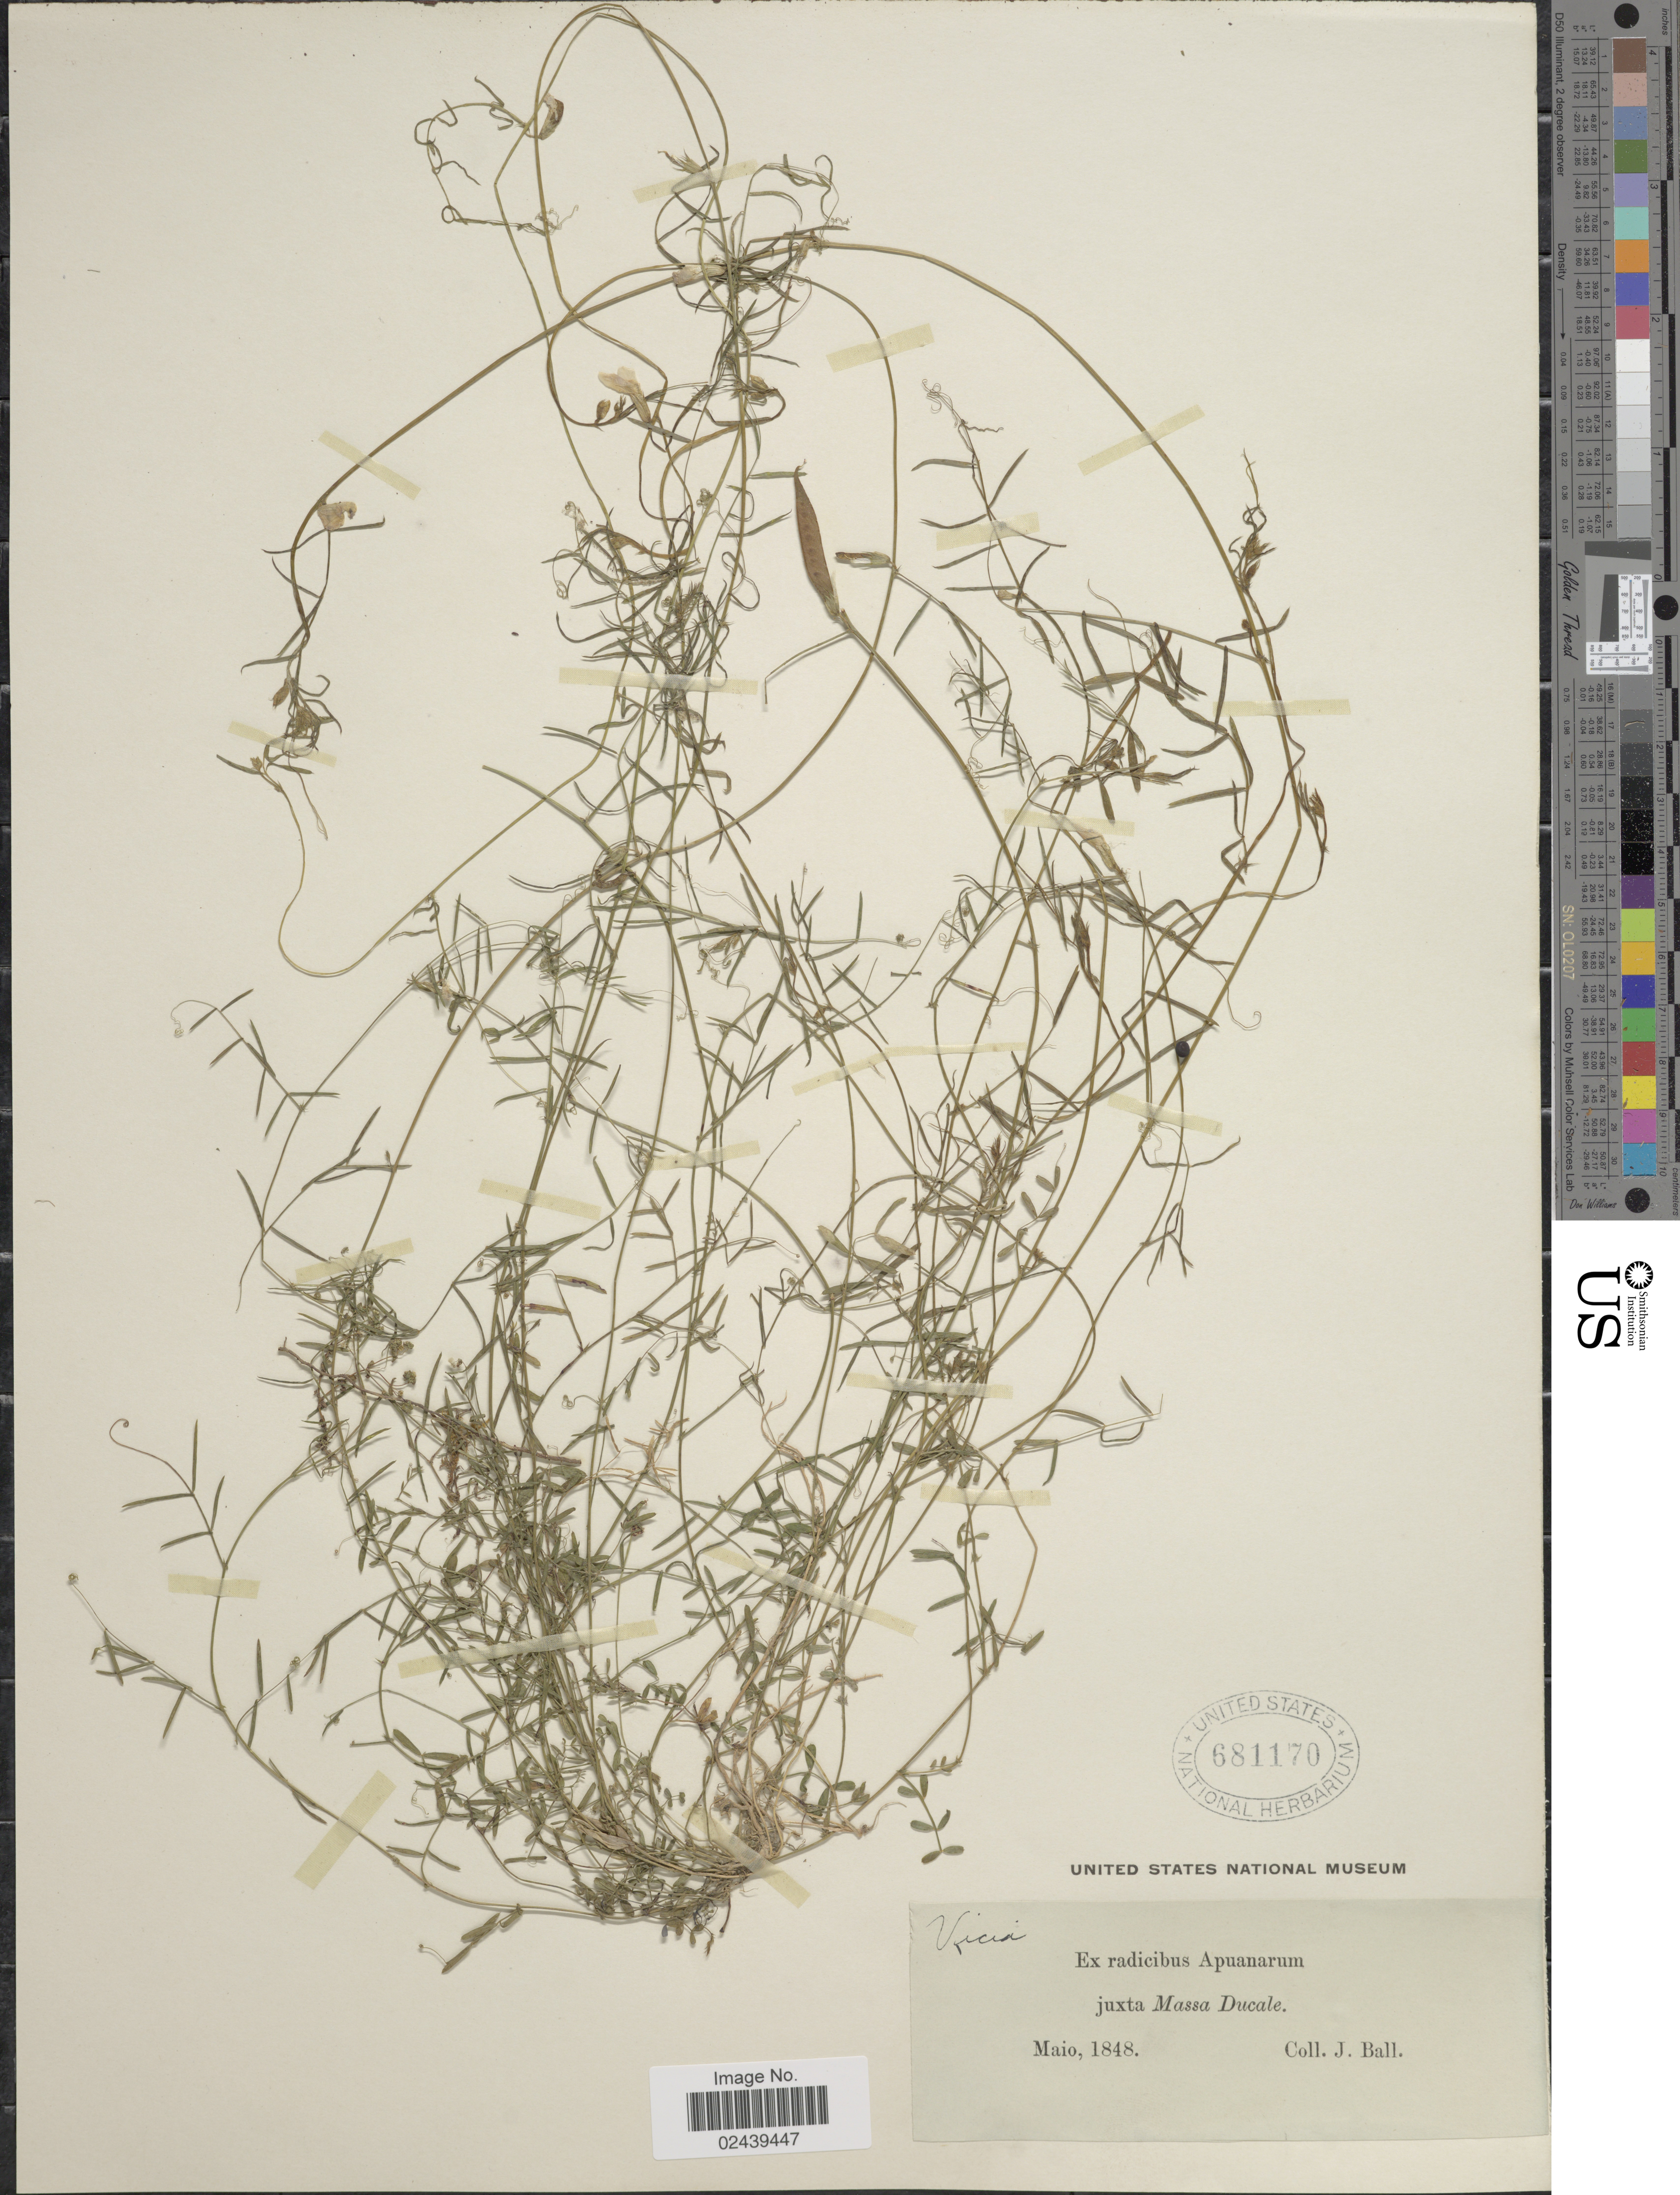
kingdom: Plantae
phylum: Tracheophyta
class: Magnoliopsida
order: Fabales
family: Fabaceae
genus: Vicia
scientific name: Vicia sp.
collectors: J. Ball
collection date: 1848-05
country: Italy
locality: Ex radici Apuanarum juxta Massa Ducale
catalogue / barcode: US 681170